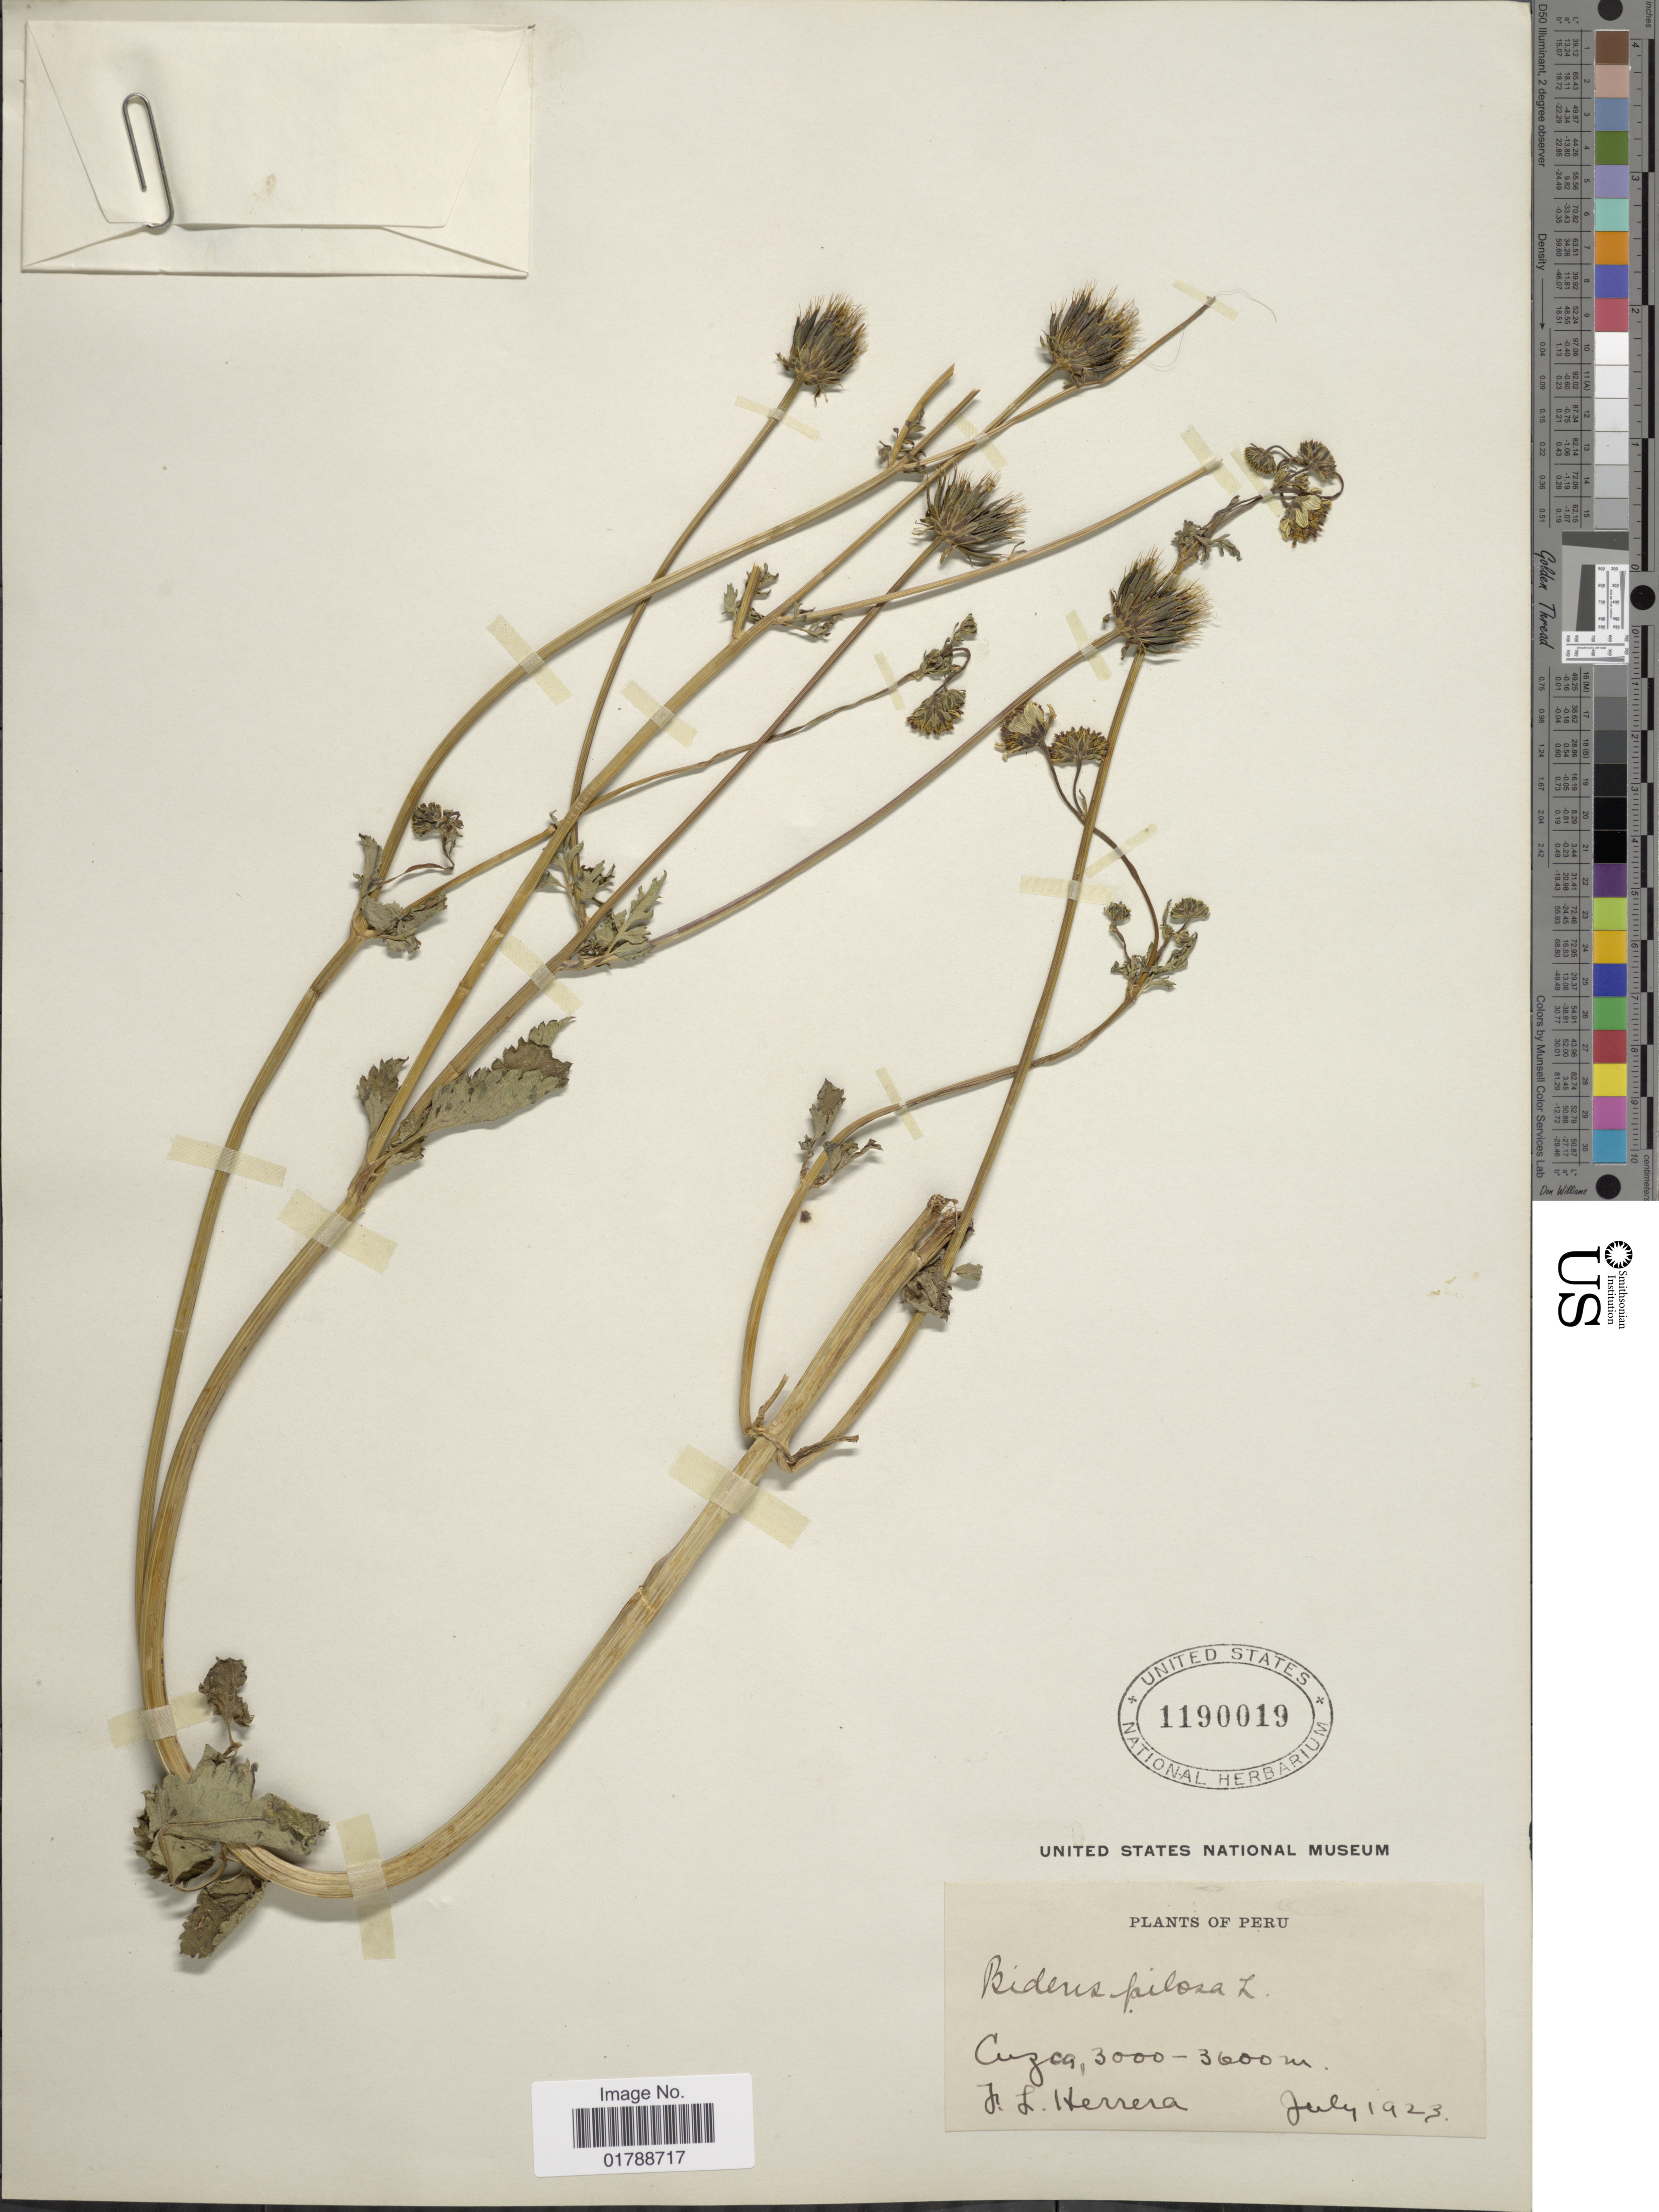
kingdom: Plantae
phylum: Tracheophyta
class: Magnoliopsida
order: Asterales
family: Asteraceae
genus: Bidens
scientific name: Bidens pilosa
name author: L.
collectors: F. L. Herrera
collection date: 1923-07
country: Peru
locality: Cusco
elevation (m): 3000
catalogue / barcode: US 1190019